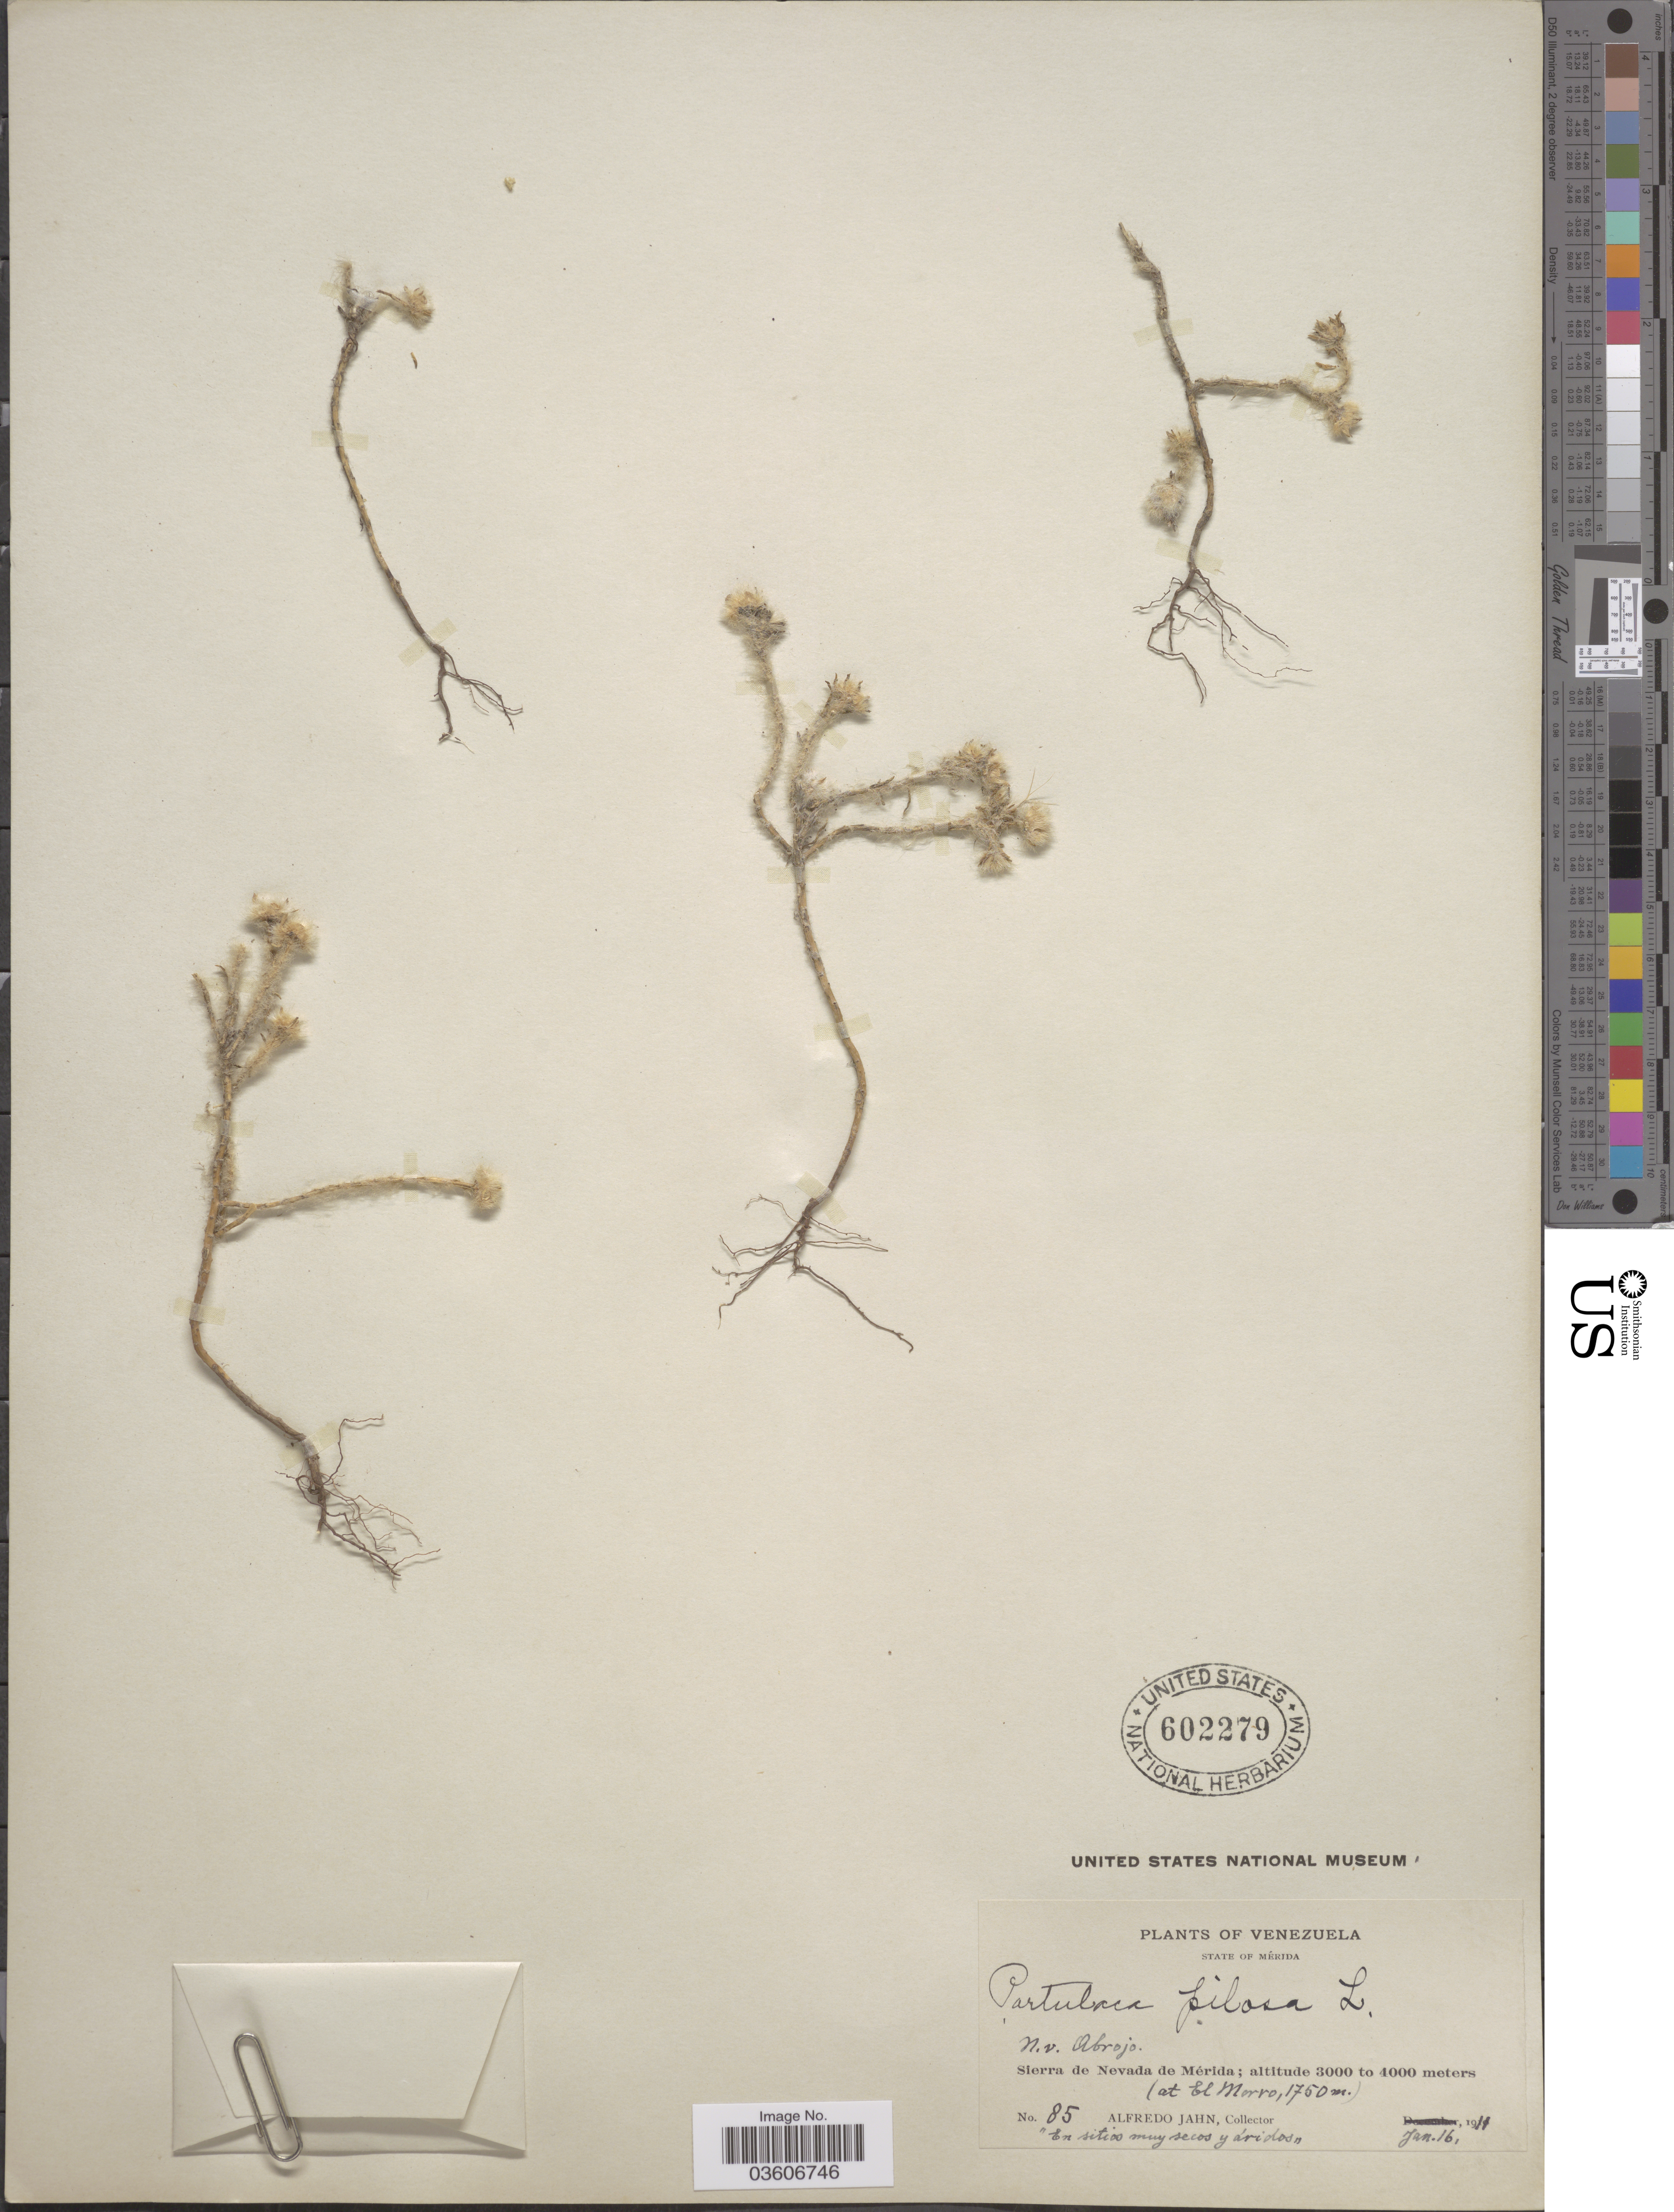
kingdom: Plantae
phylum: Tracheophyta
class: Magnoliopsida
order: Caryophyllales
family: Portulacaceae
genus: Portulaca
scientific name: Portulaca pilosa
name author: L.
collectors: A. Jahn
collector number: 85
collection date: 1911-01-16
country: Venezuela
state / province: Mérida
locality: Sierra de Nevada de Mérida. At El Morro, 1750 m.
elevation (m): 3000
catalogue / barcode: US 602279